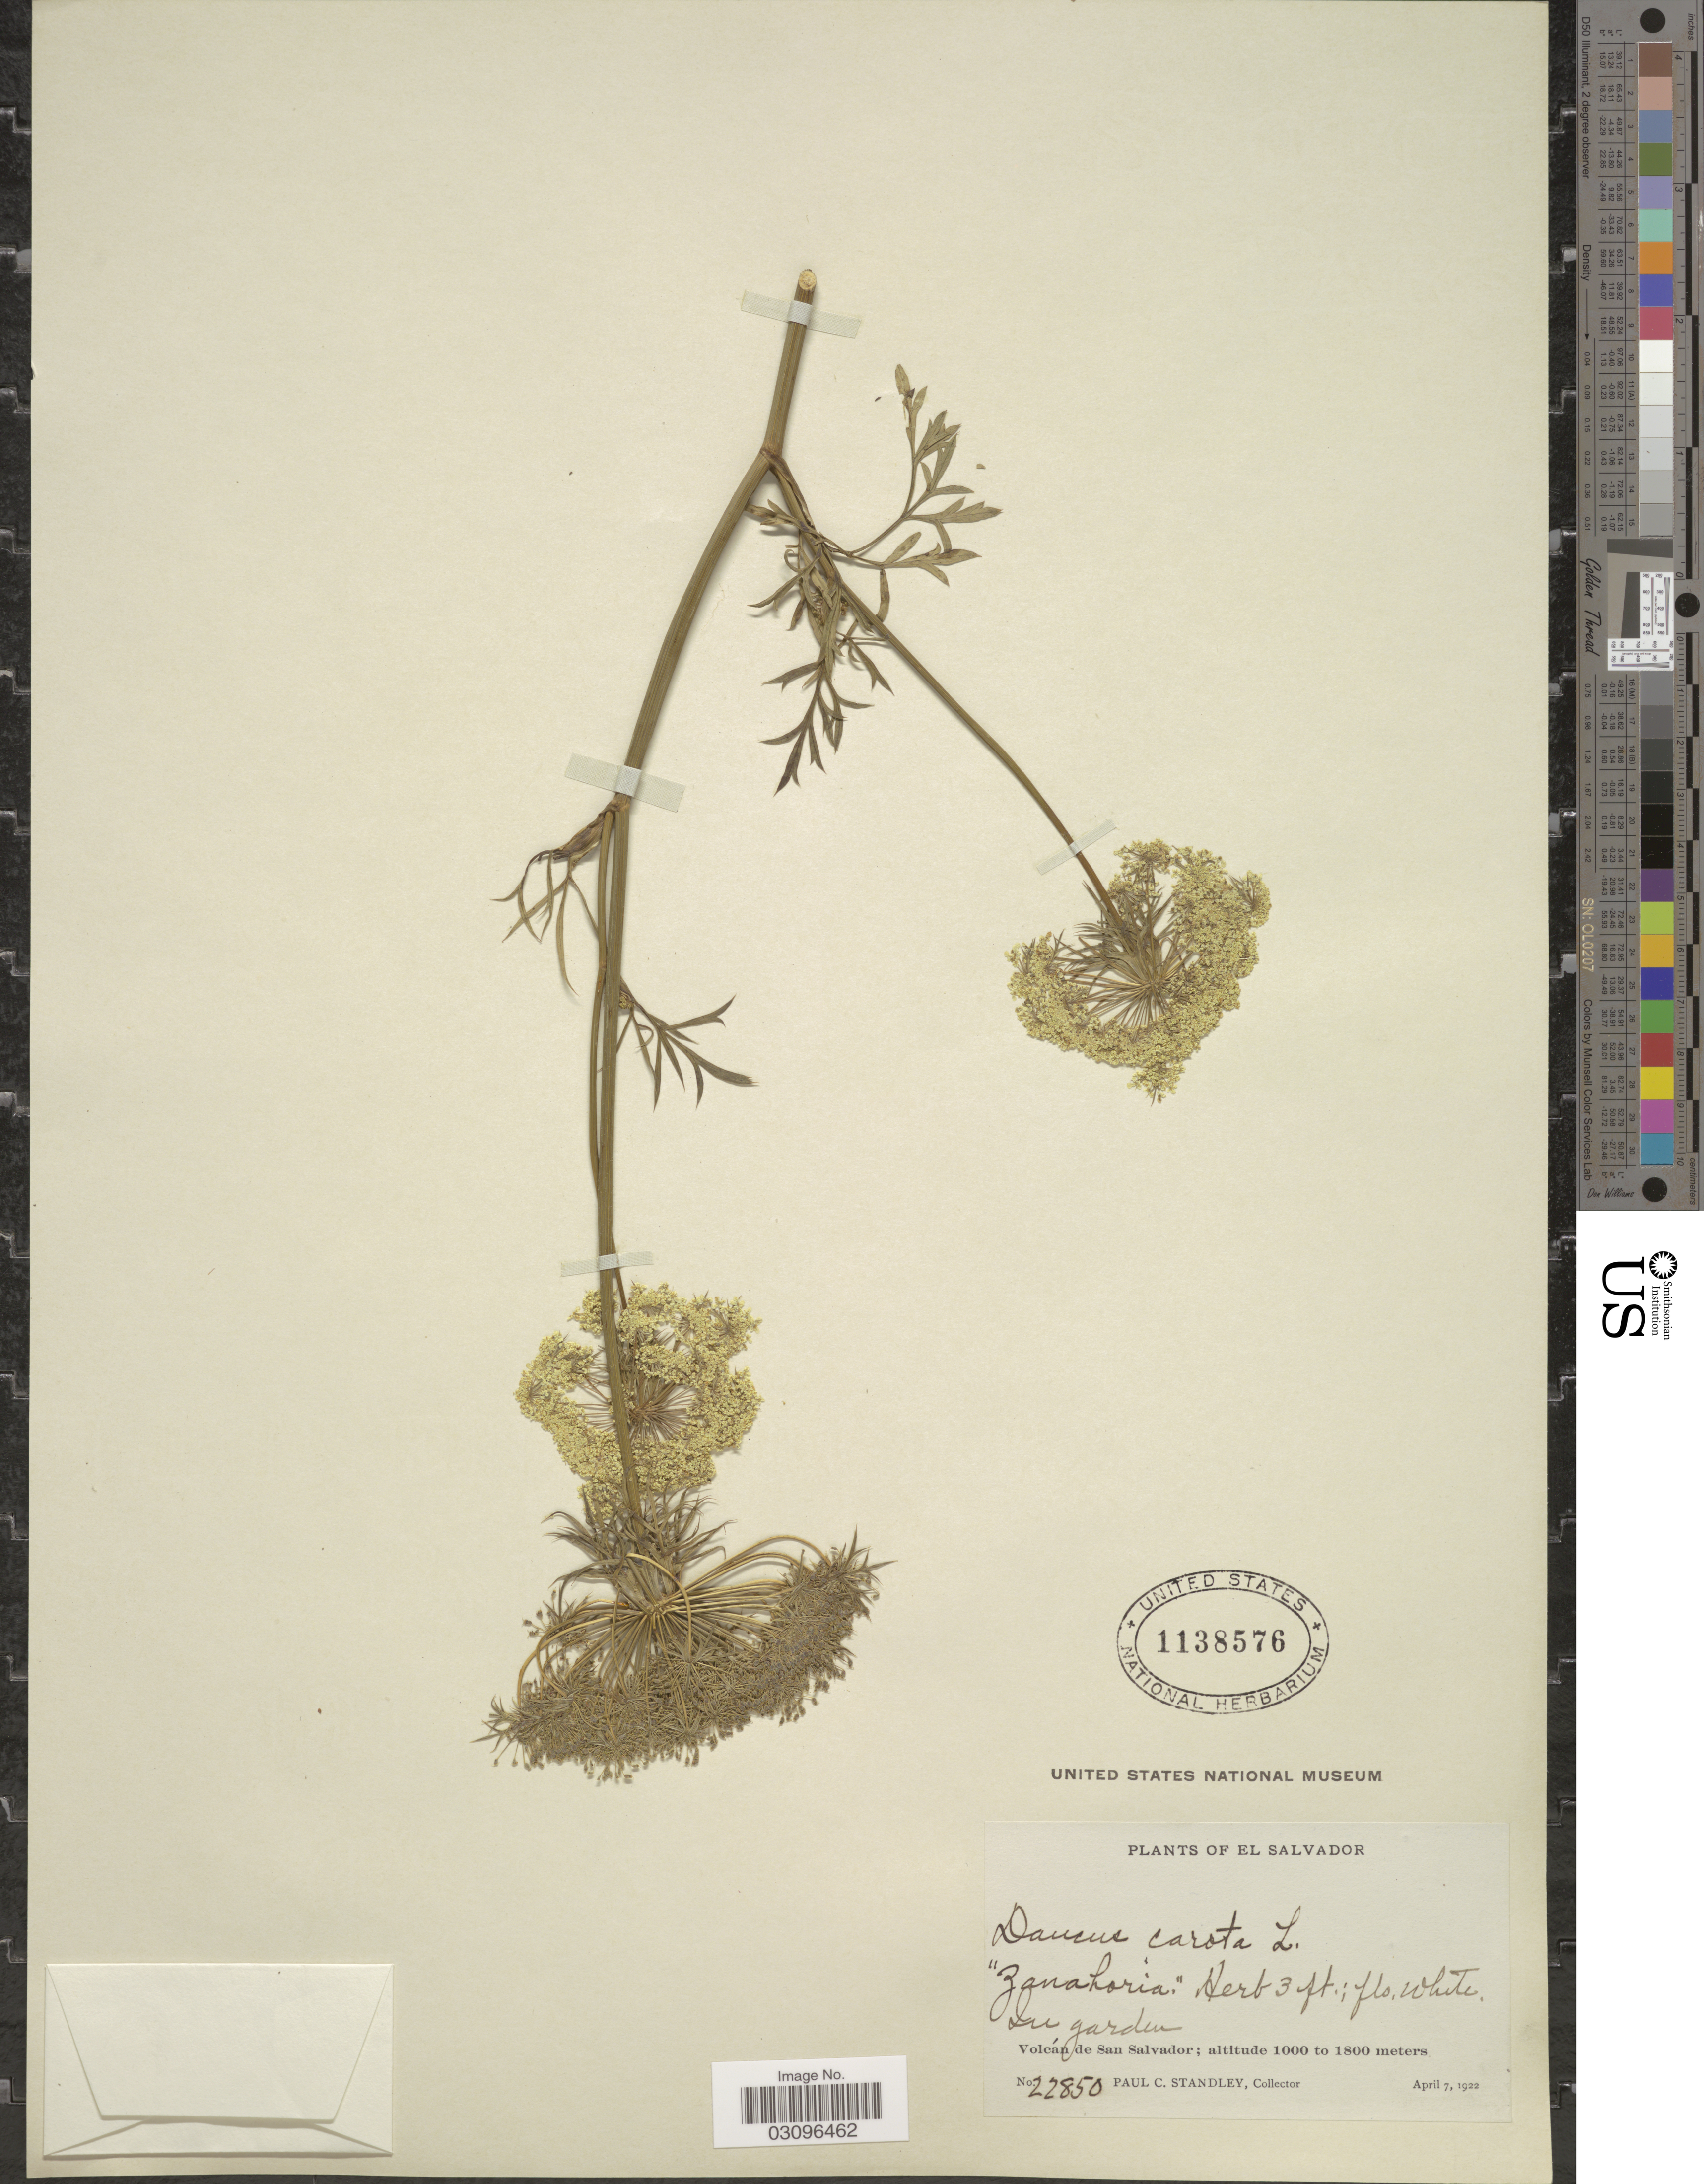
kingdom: Plantae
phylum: Tracheophyta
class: Magnoliopsida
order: Apiales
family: Apiaceae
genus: Daucus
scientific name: Daucus carota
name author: L.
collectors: P. C. Standley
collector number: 22850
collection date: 1922-04-07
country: El Salvador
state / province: San Salvador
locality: In garden. Volcán de San Salvador.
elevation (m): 1000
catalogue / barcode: US 1138576